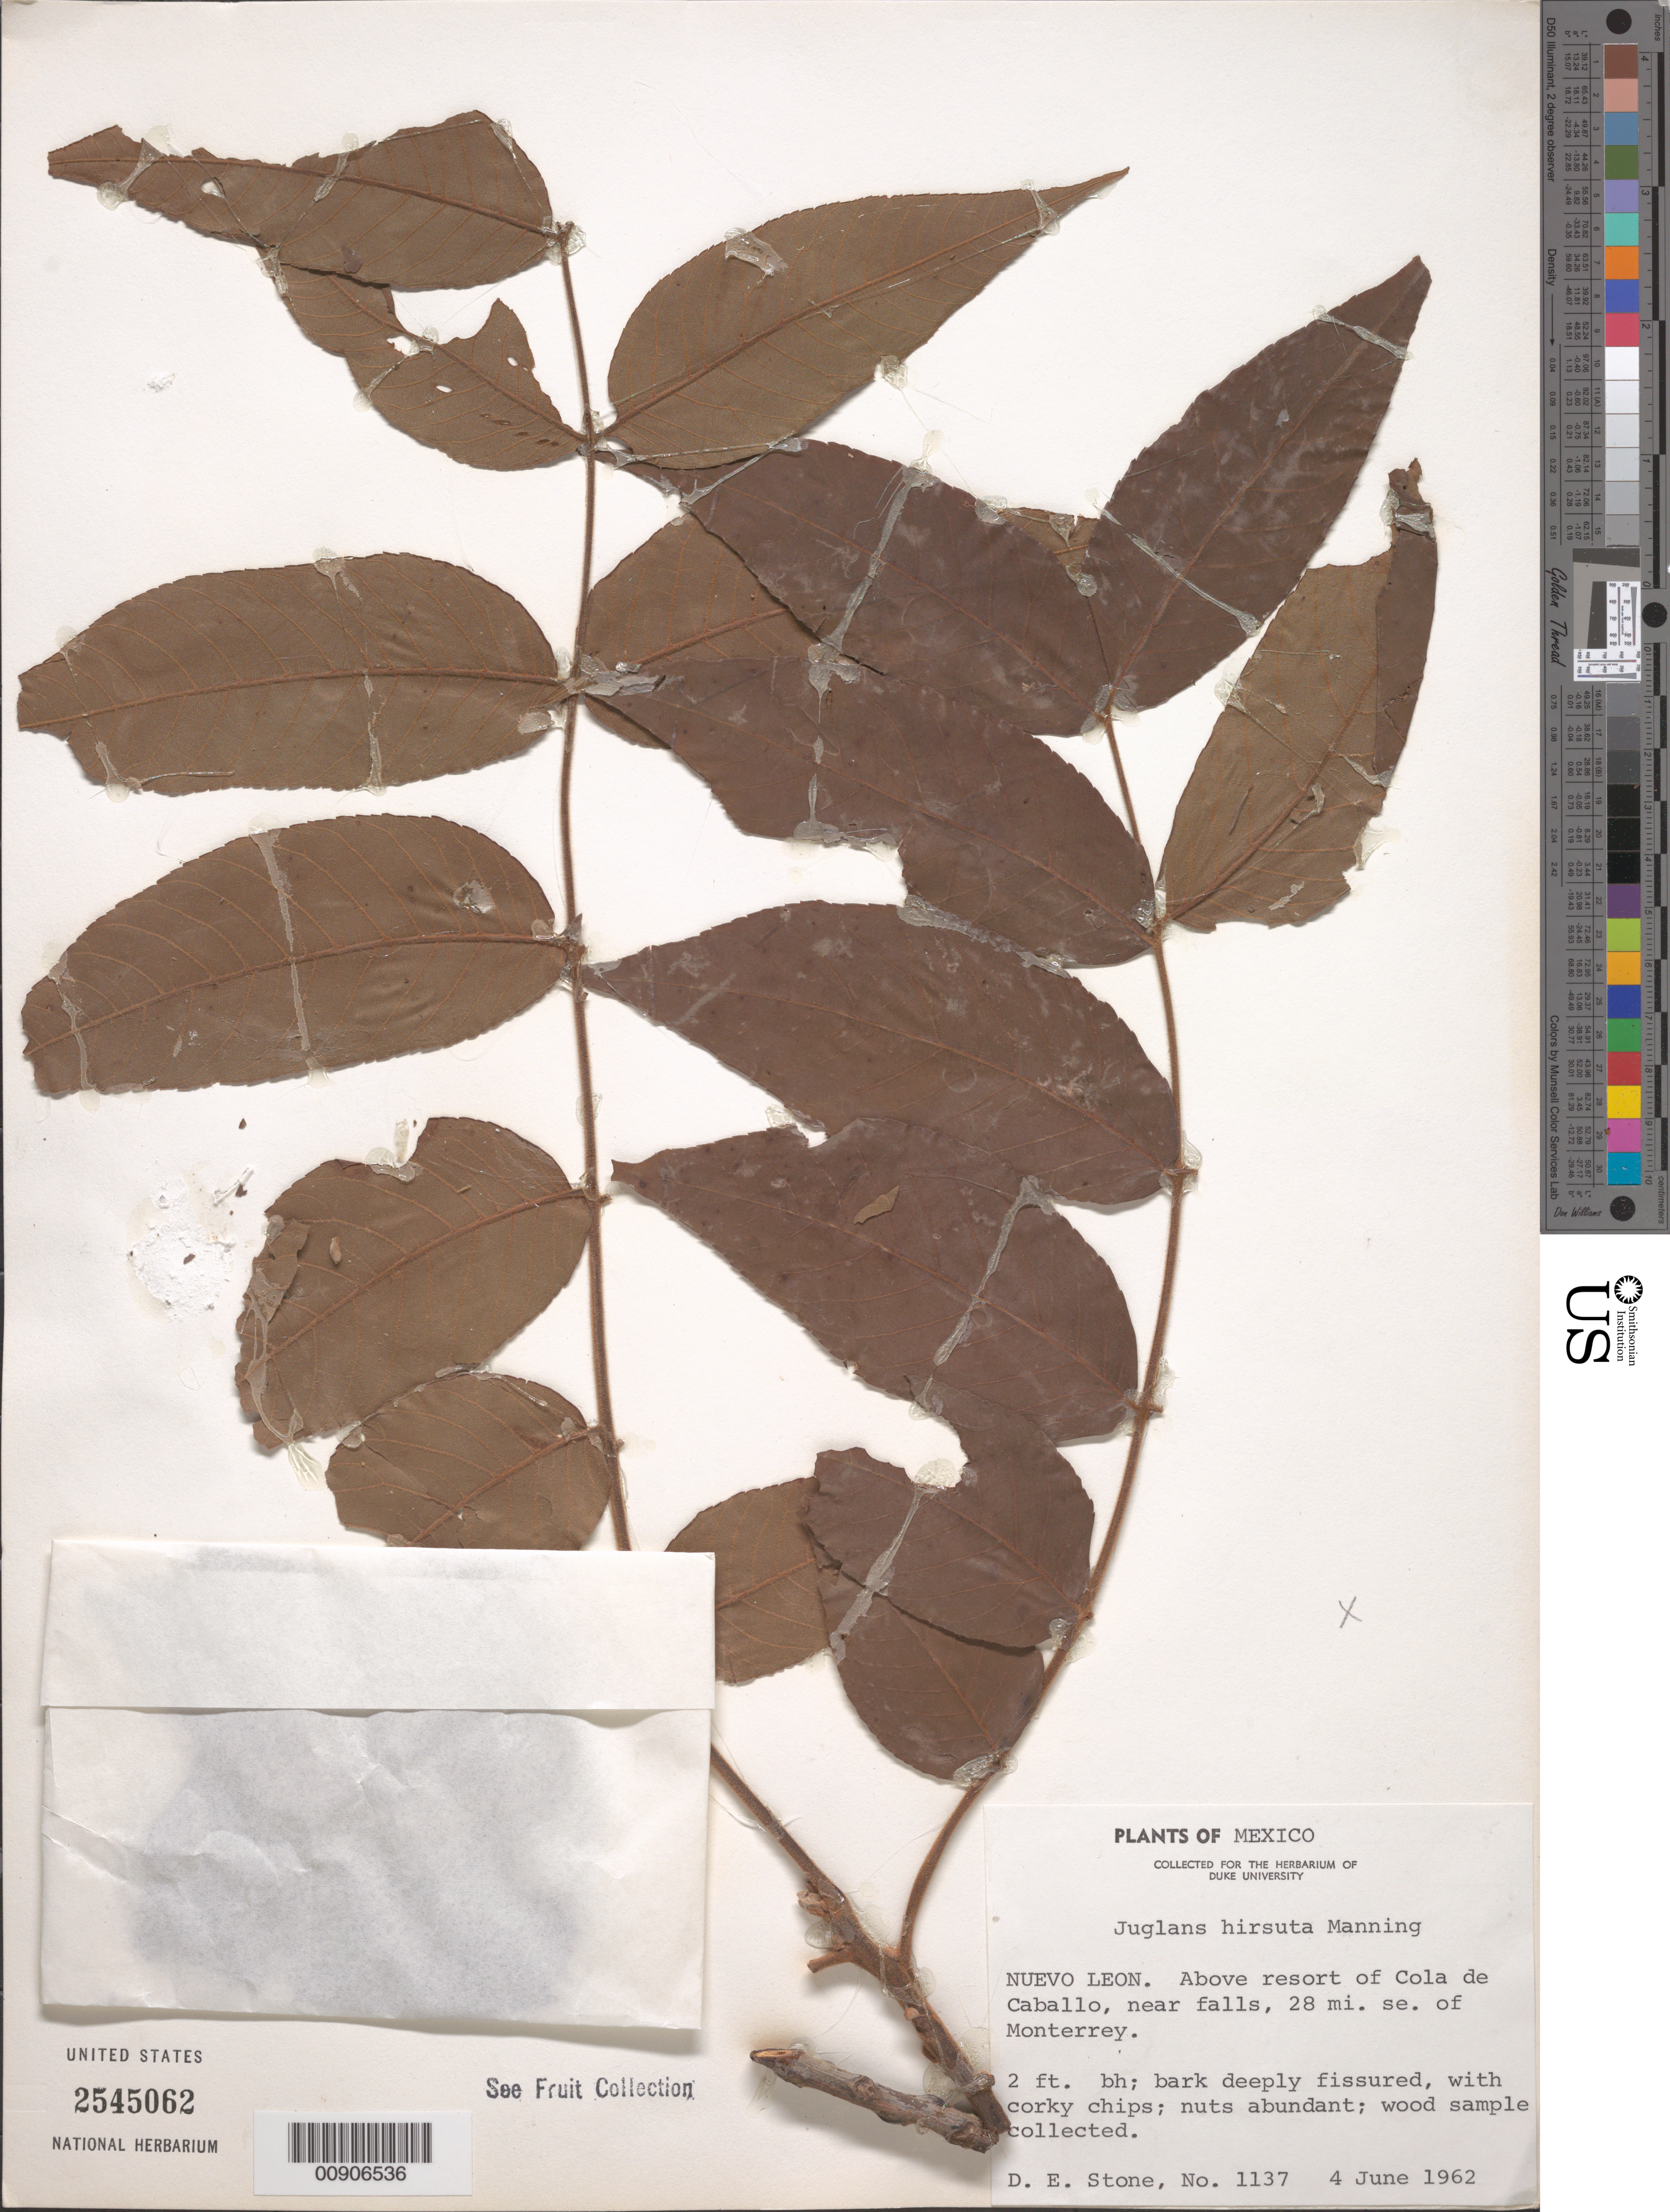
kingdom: Plantae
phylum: Tracheophyta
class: Magnoliopsida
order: Fagales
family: Juglandaceae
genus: Juglans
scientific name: Juglans hirsuta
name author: W.E. Manning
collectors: D. E. Stone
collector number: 1137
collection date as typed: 04 Jun 1962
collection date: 1962-06-04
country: Mexico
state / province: Nuevo León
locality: Nuevo León. Above resort of Cola de Caballo, near falls, 28 mi. SE of Monterrey.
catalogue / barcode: US 2545062